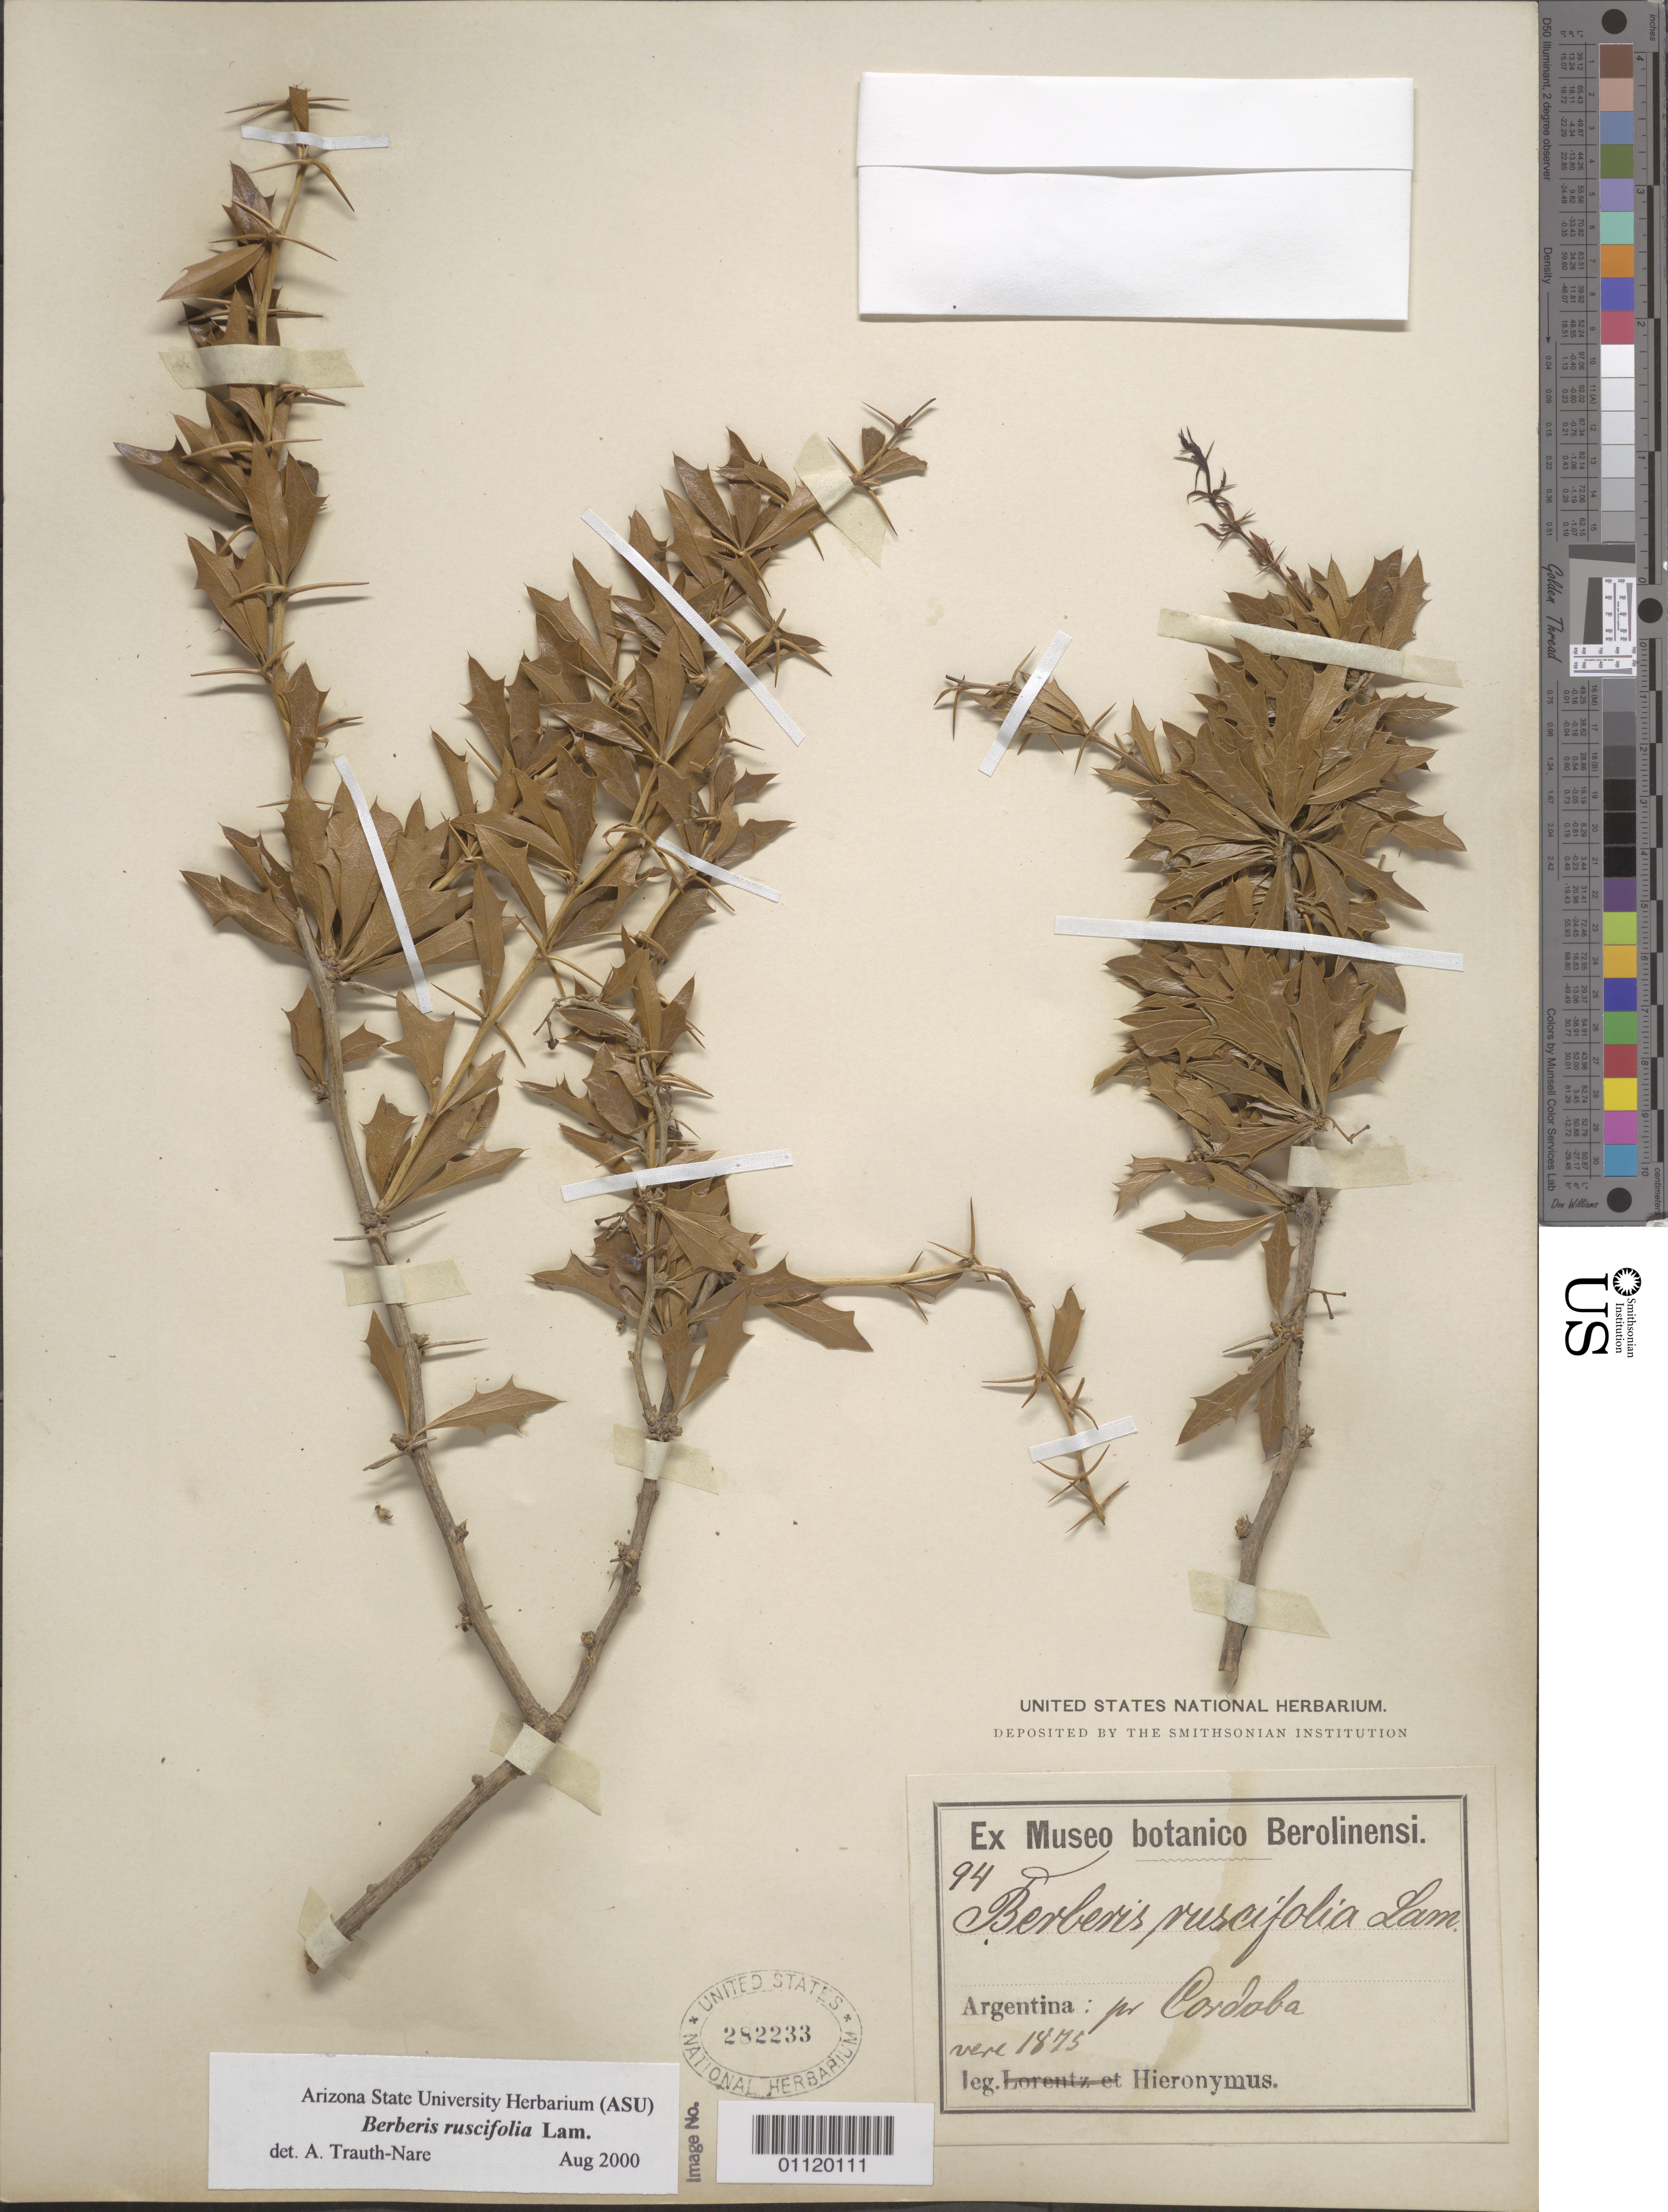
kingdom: Plantae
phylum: Tracheophyta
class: Magnoliopsida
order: Ranunculales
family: Berberidaceae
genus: Berberis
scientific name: Berberis ruscifolia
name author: Lam.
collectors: G. H. Hieronymus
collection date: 1875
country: Argentina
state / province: Córdoba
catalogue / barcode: US 282233